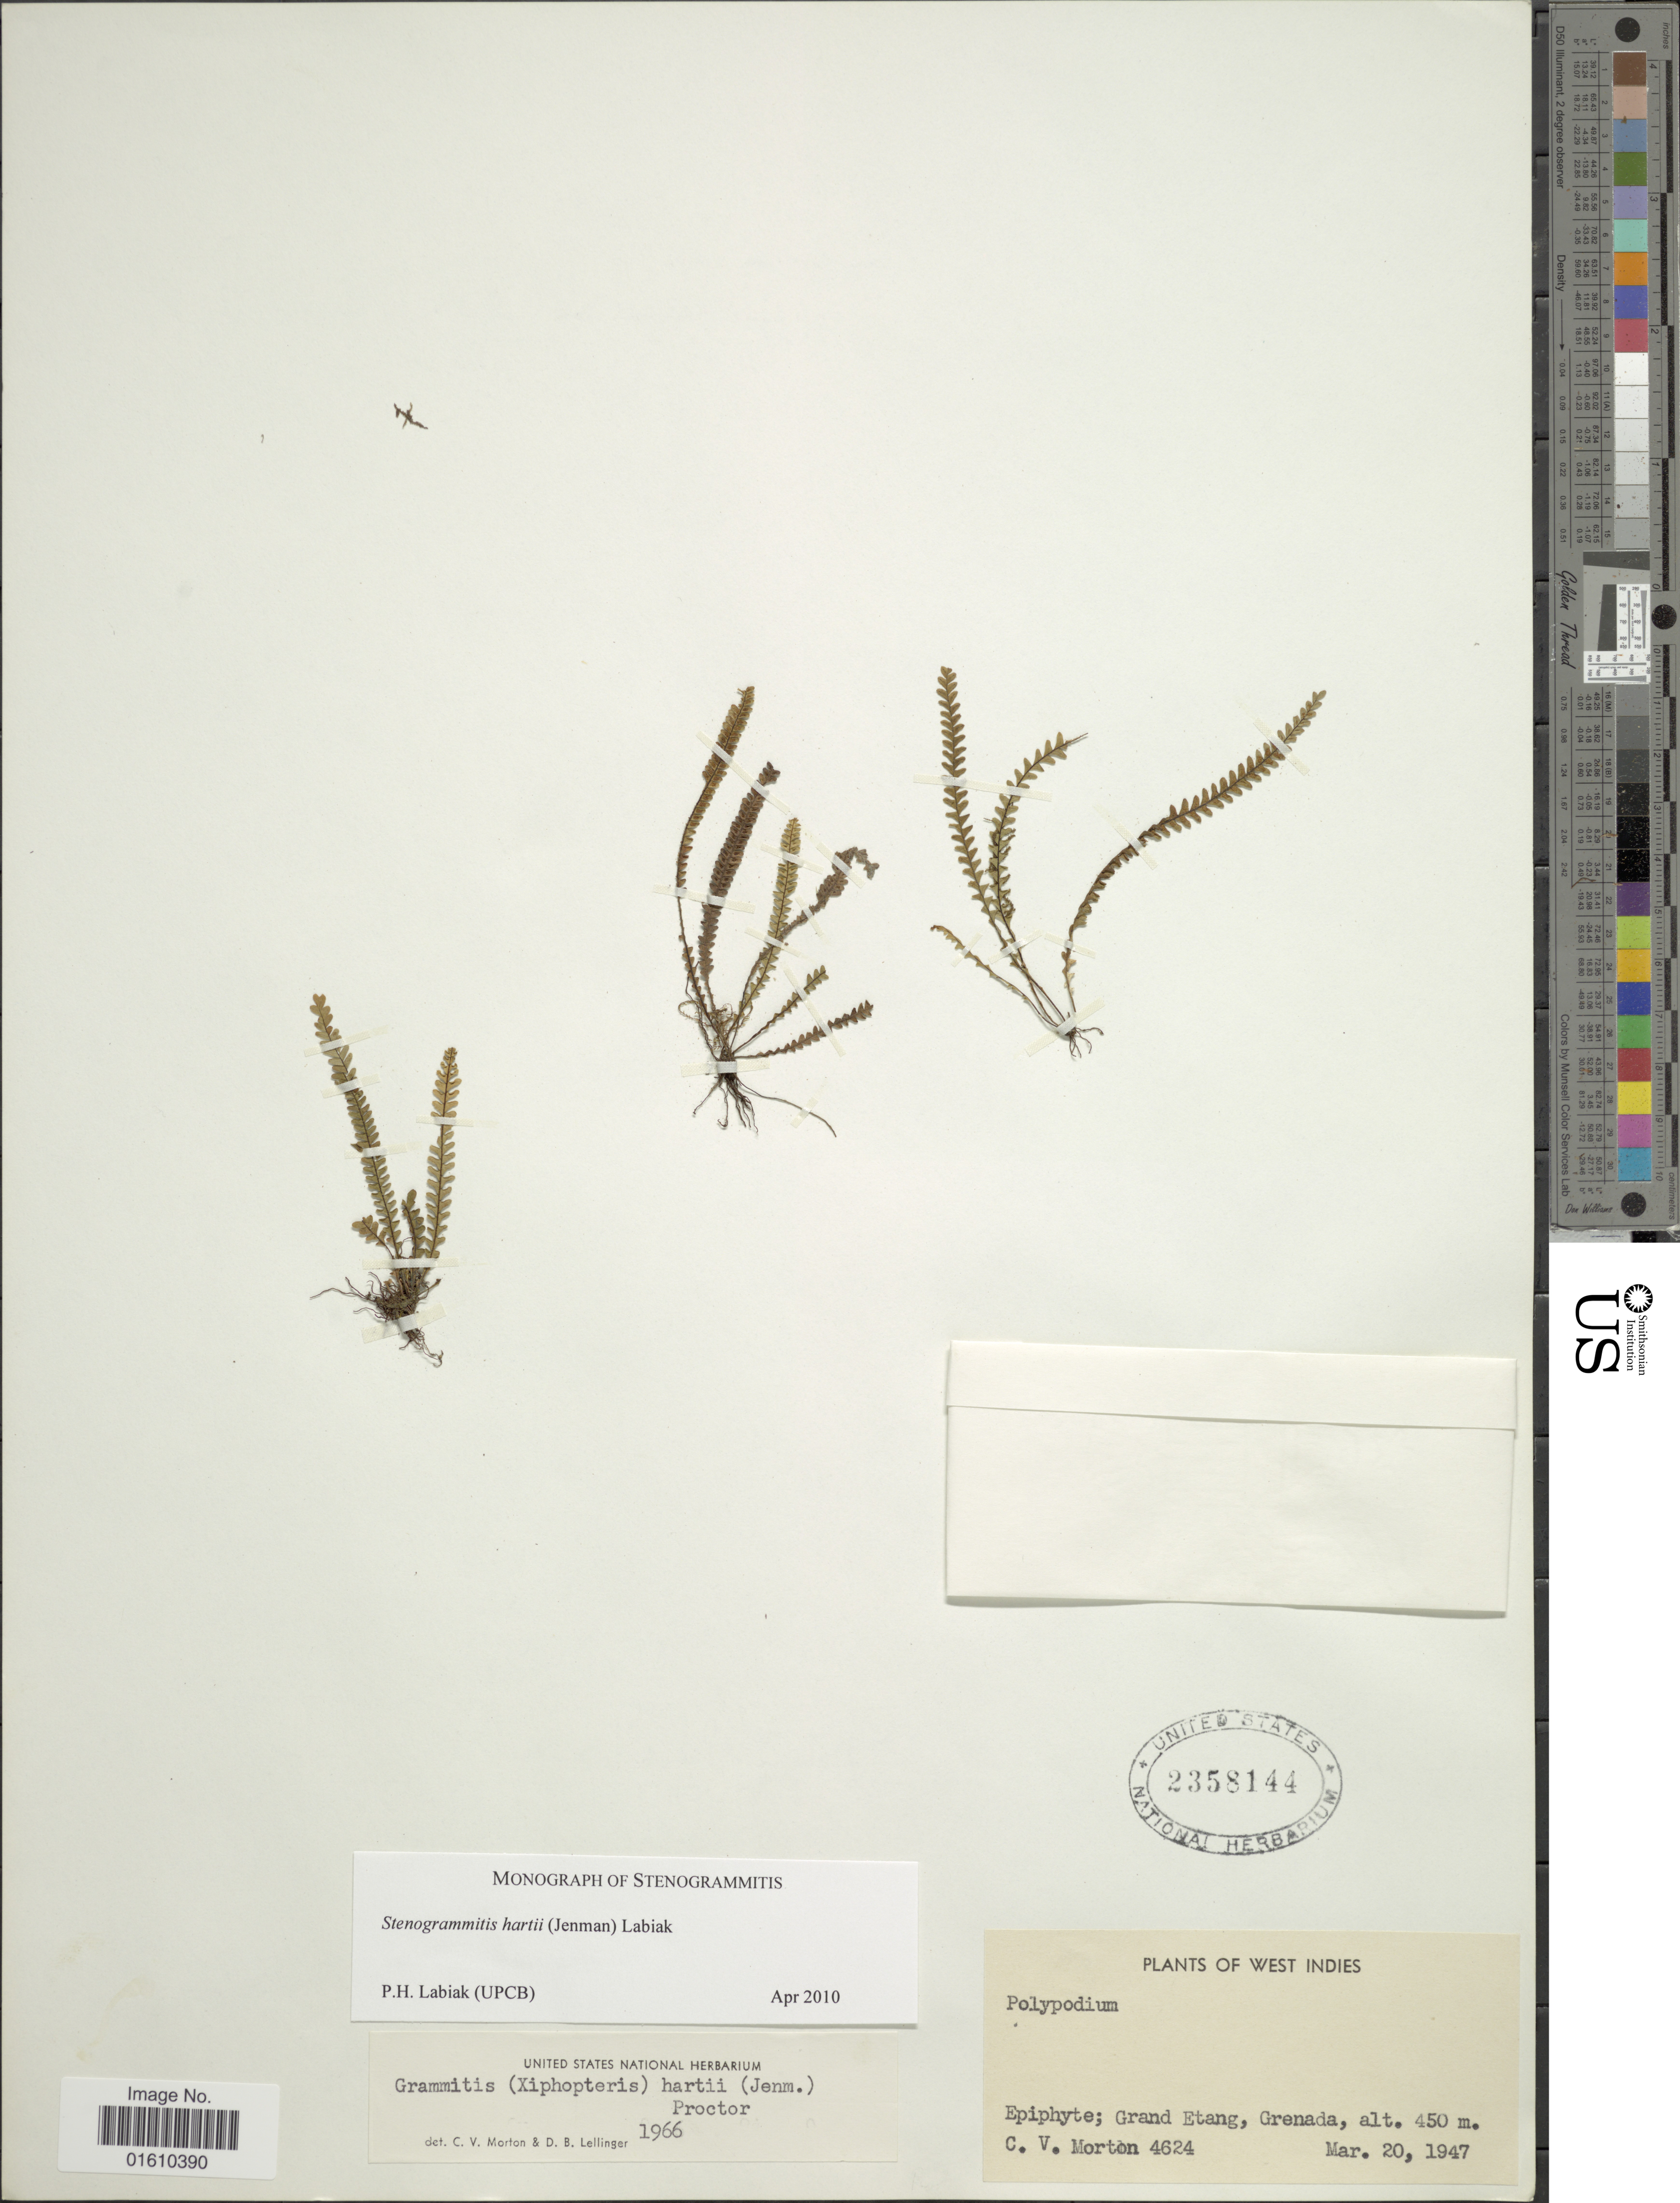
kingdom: Plantae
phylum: Tracheophyta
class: Polypodiopsida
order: Polypodiales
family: Polypodiaceae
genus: Stenogrammitis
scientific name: Stenogrammitis hartii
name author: (Jenman) Labiak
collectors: C. V. Morton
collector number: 4624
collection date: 1947-03-20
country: Grenada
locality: Grand Etang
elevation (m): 450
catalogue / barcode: US 2358144